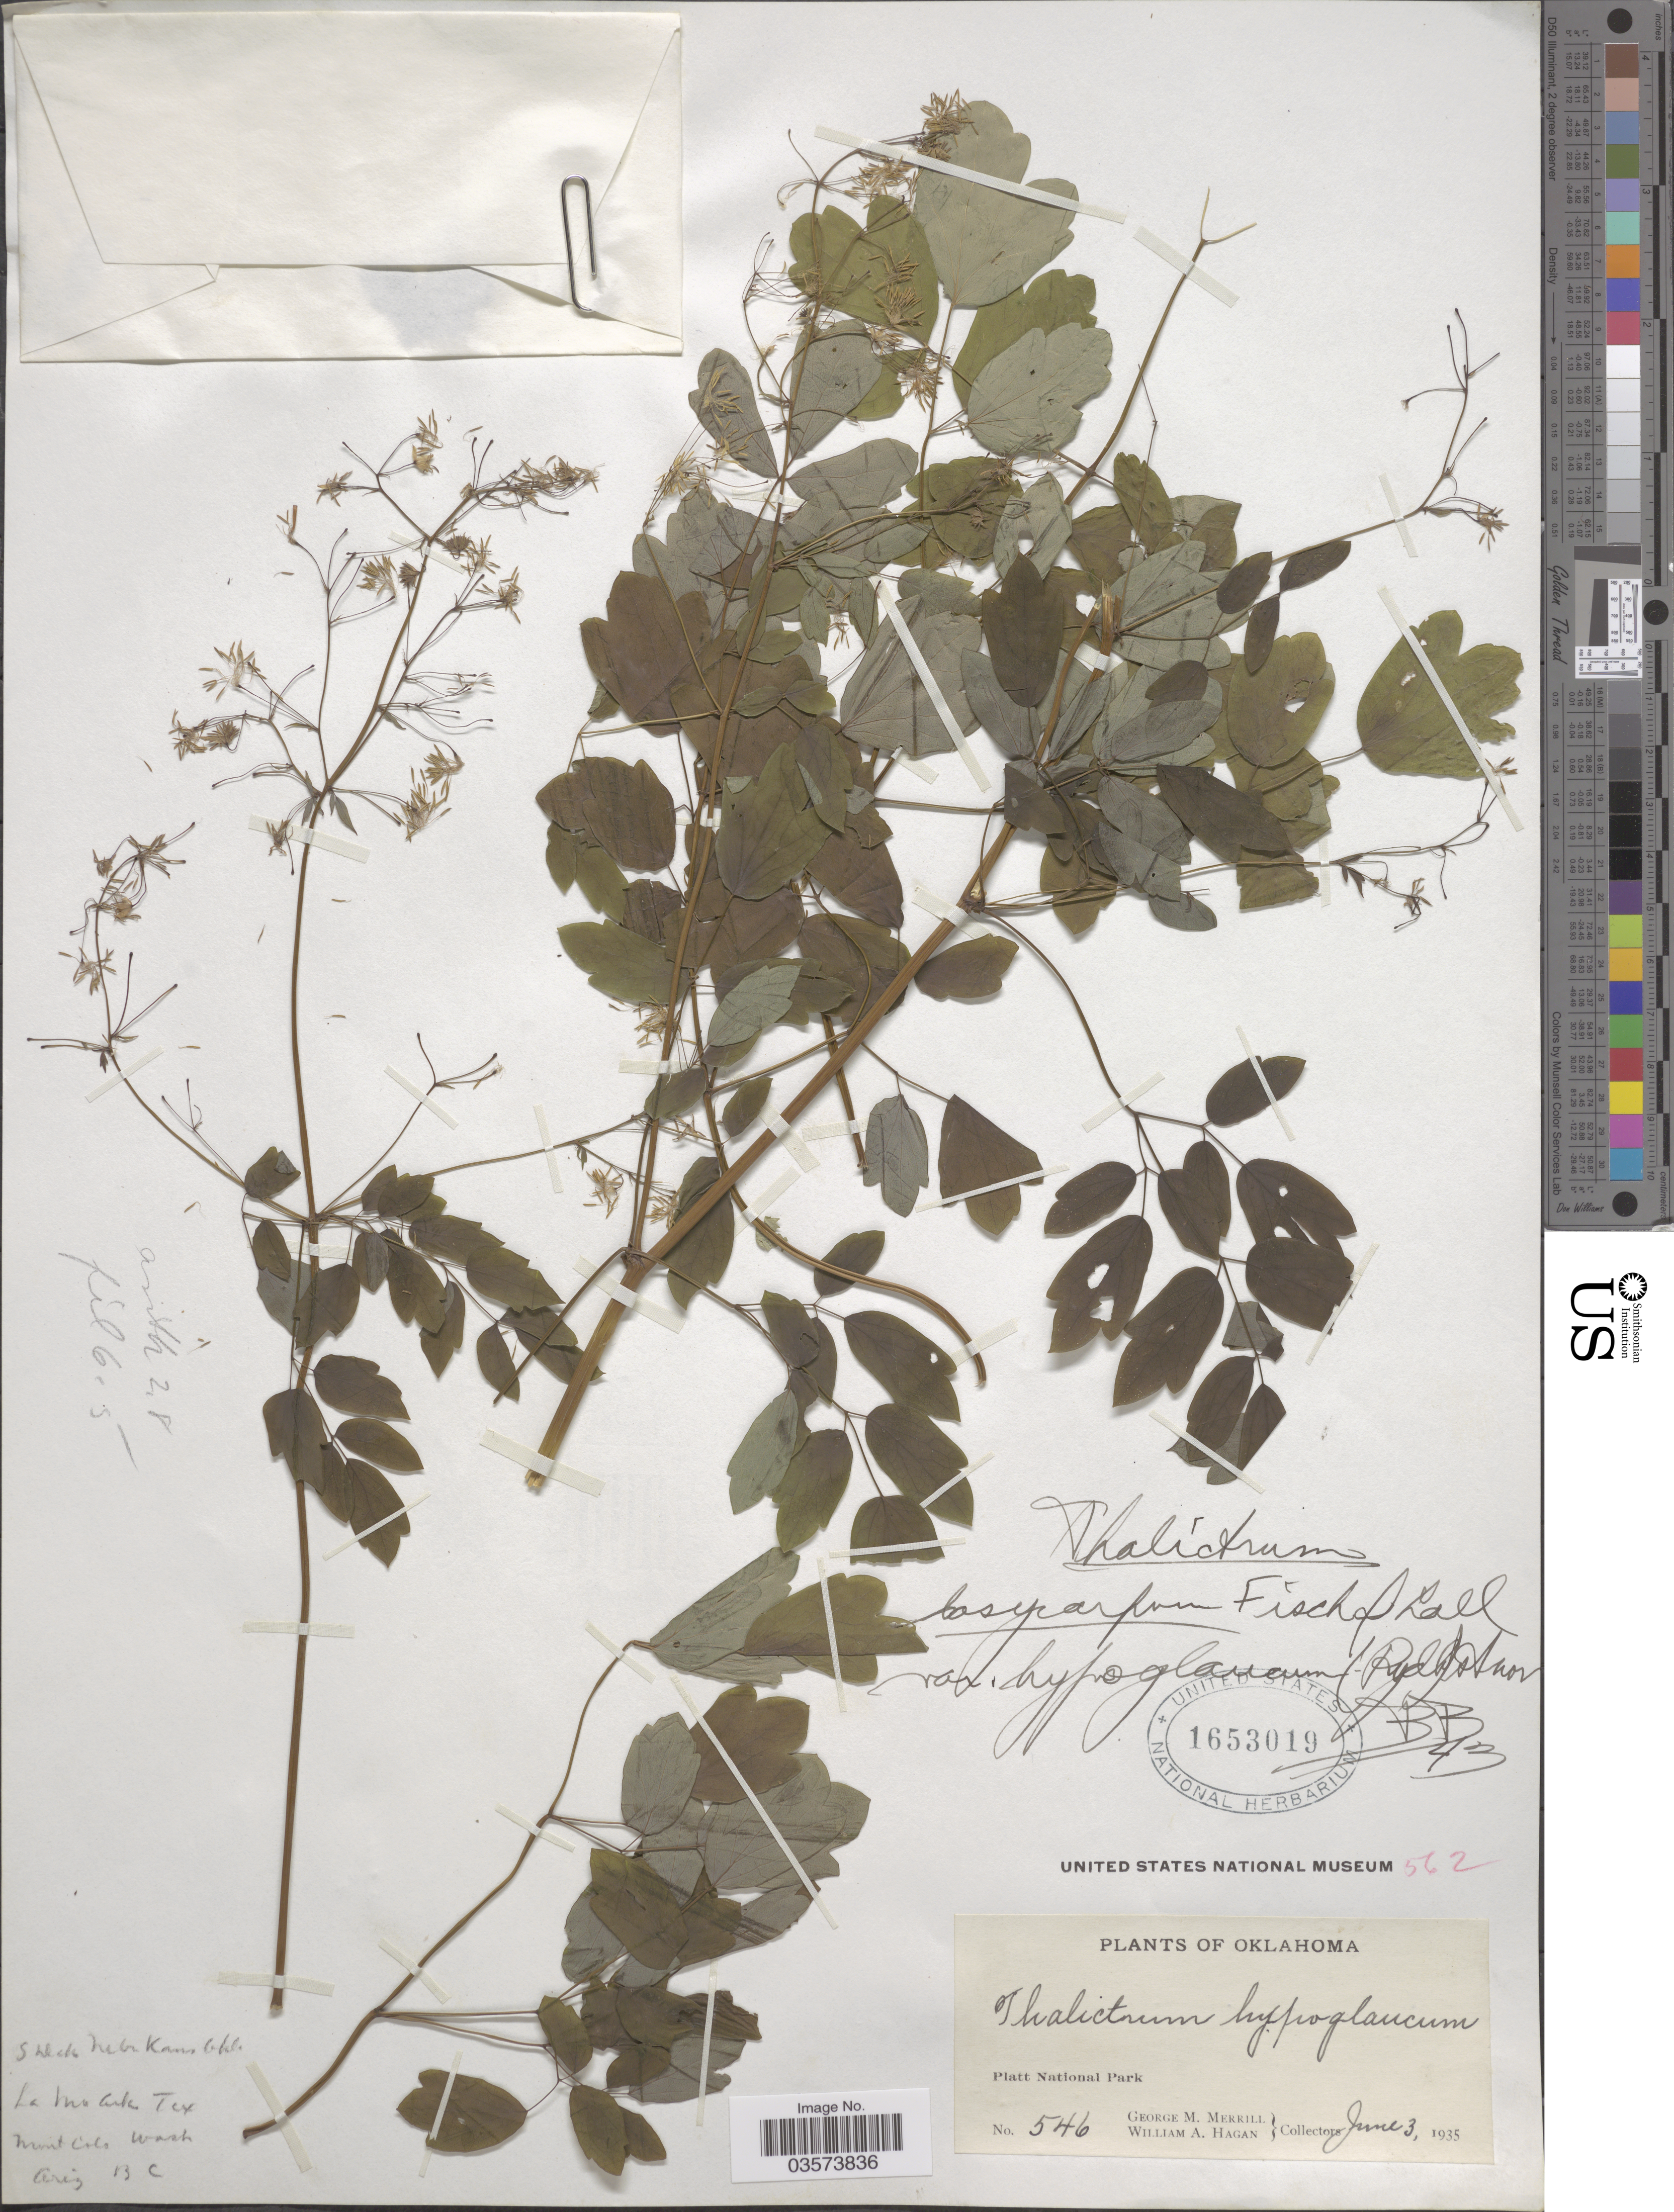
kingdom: Plantae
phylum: Tracheophyta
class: Magnoliopsida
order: Ranunculales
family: Ranunculaceae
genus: Thalictrum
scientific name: Thalictrum dasycarpum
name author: Fisch. & Avé-Lall.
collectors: G. M. Merrill & W. Hagan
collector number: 546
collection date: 1935-06-03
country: United States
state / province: Oklahoma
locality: Platt National Park.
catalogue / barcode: US 1653019